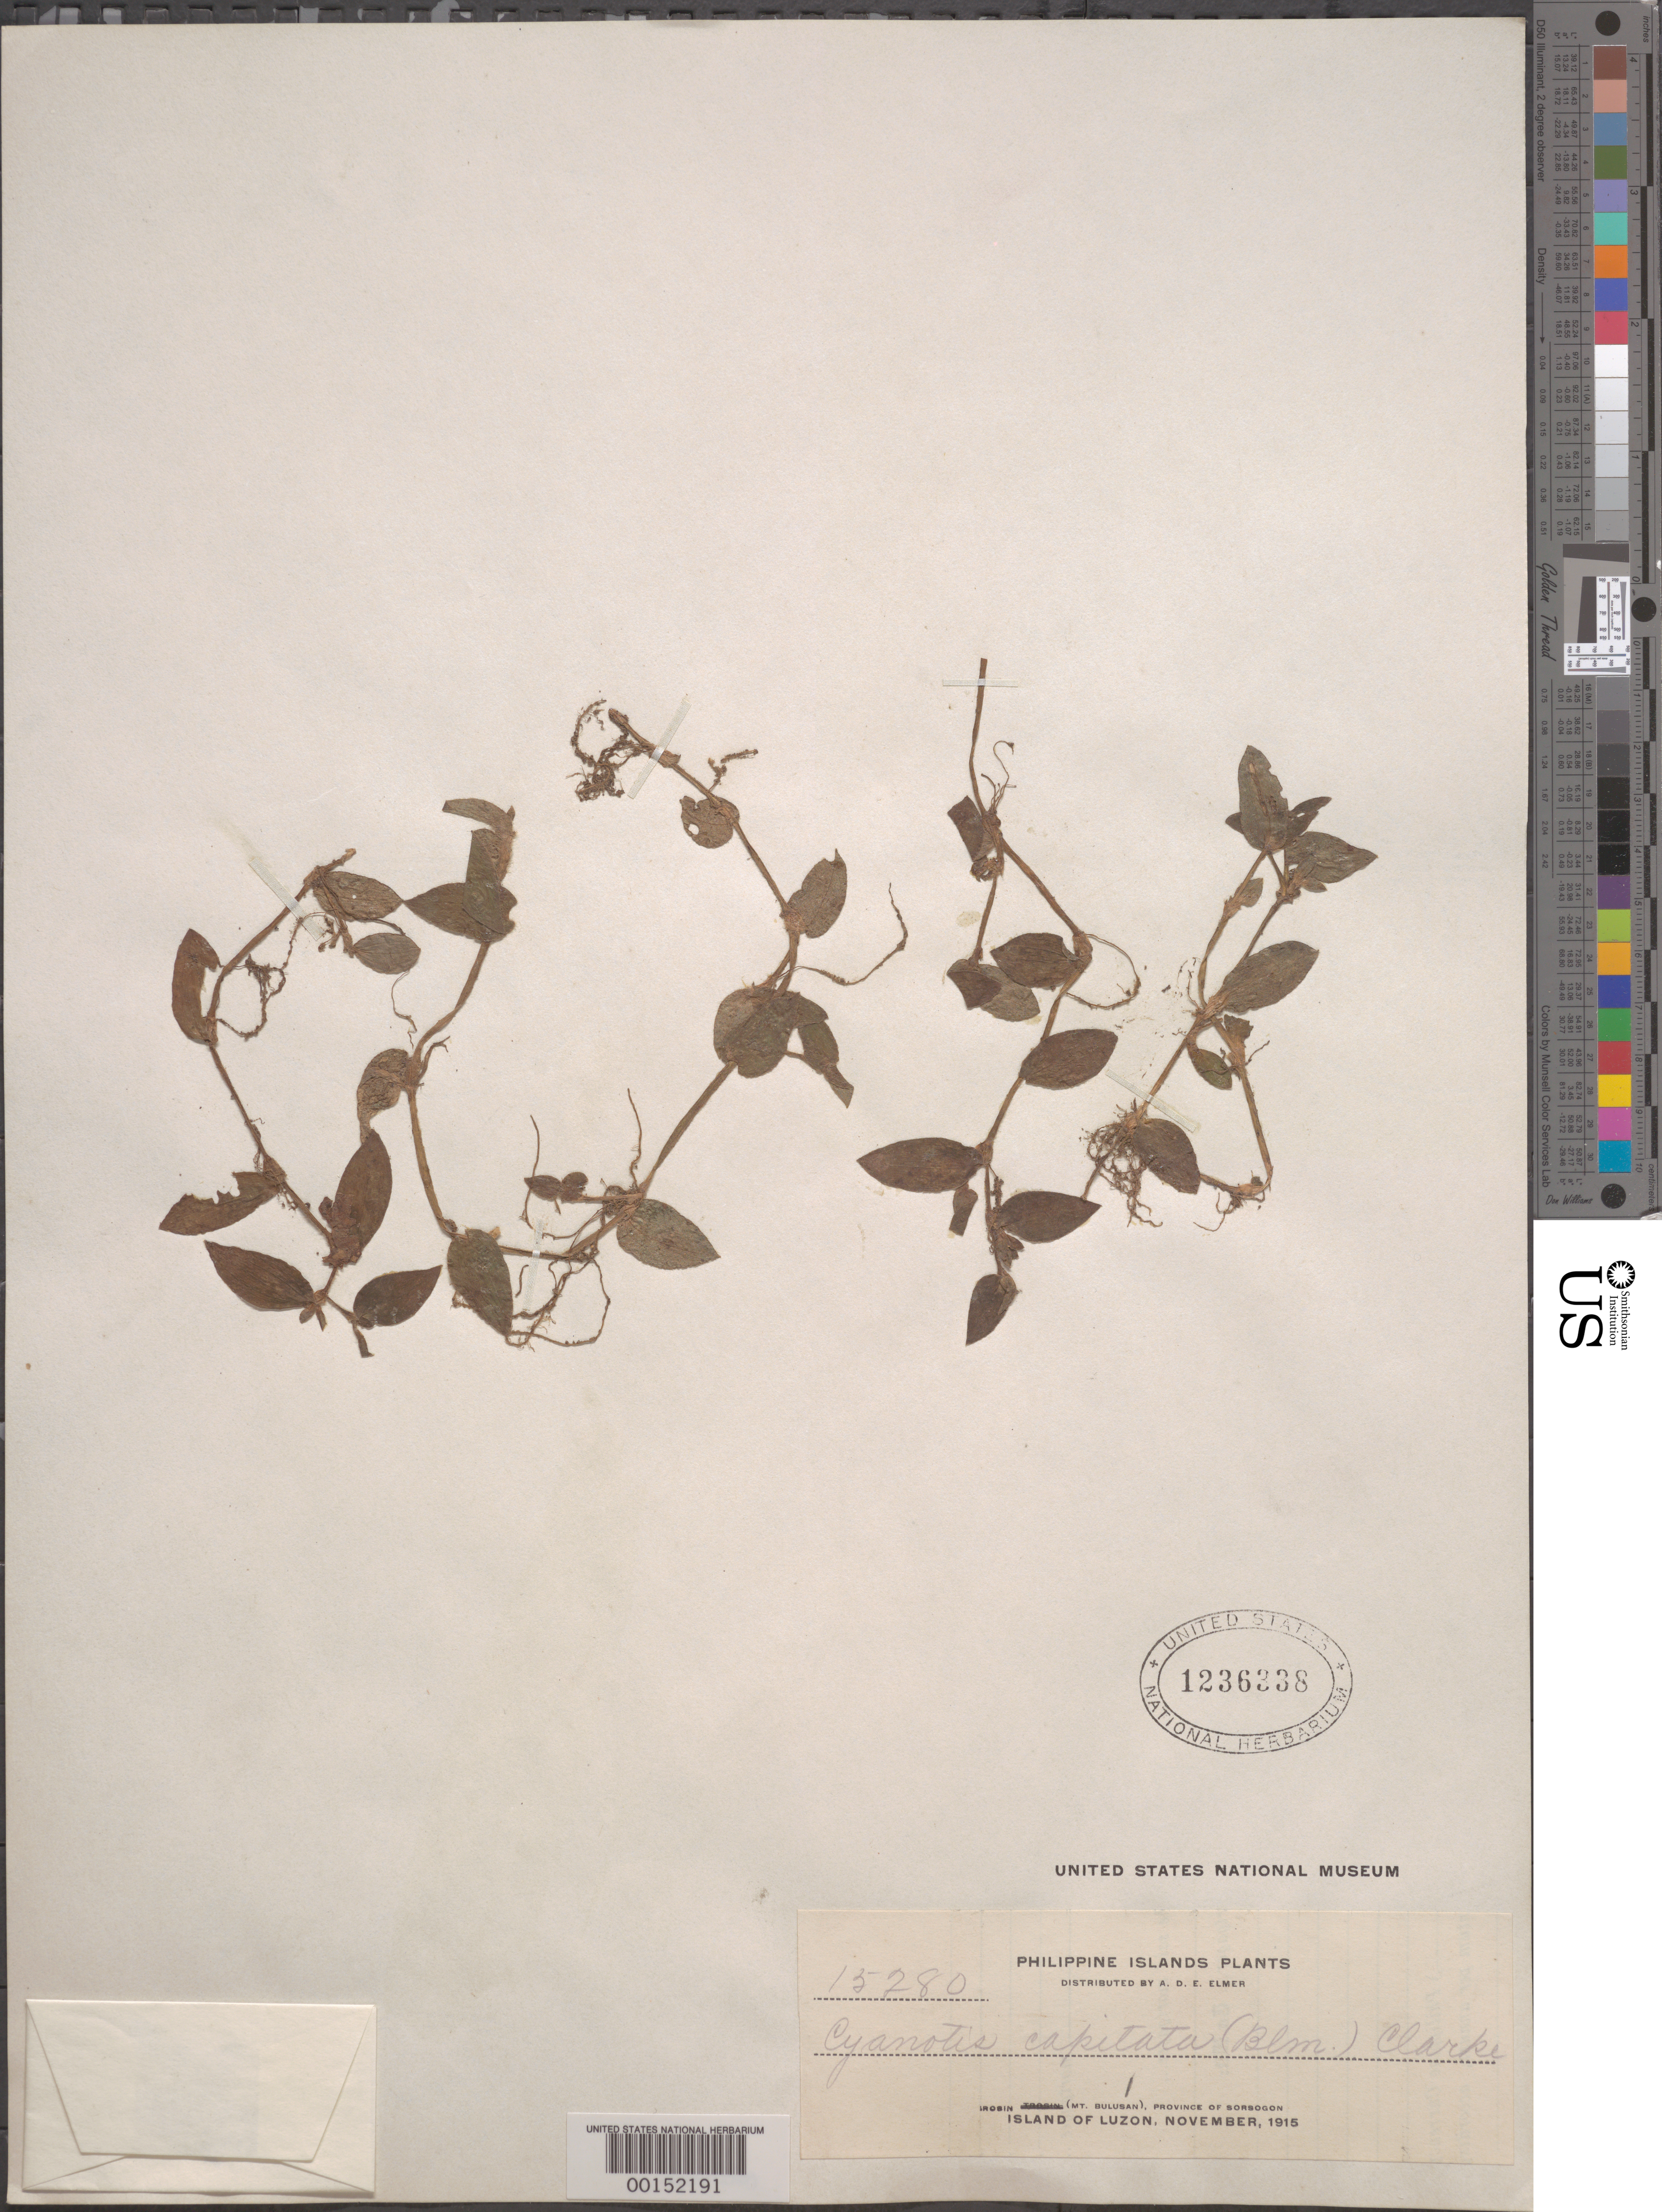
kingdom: Plantae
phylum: Tracheophyta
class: Liliopsida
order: Commelinales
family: Commelinaceae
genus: Belosynapsis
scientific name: Belosynapsis ciliata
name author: (Blume) R.S. Rao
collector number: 15280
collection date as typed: Nov 1915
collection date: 1915-11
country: Philippines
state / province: Bicol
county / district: Sorsogon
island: Luzon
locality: Irosin, Mt. Bulusan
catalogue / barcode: US 1236338